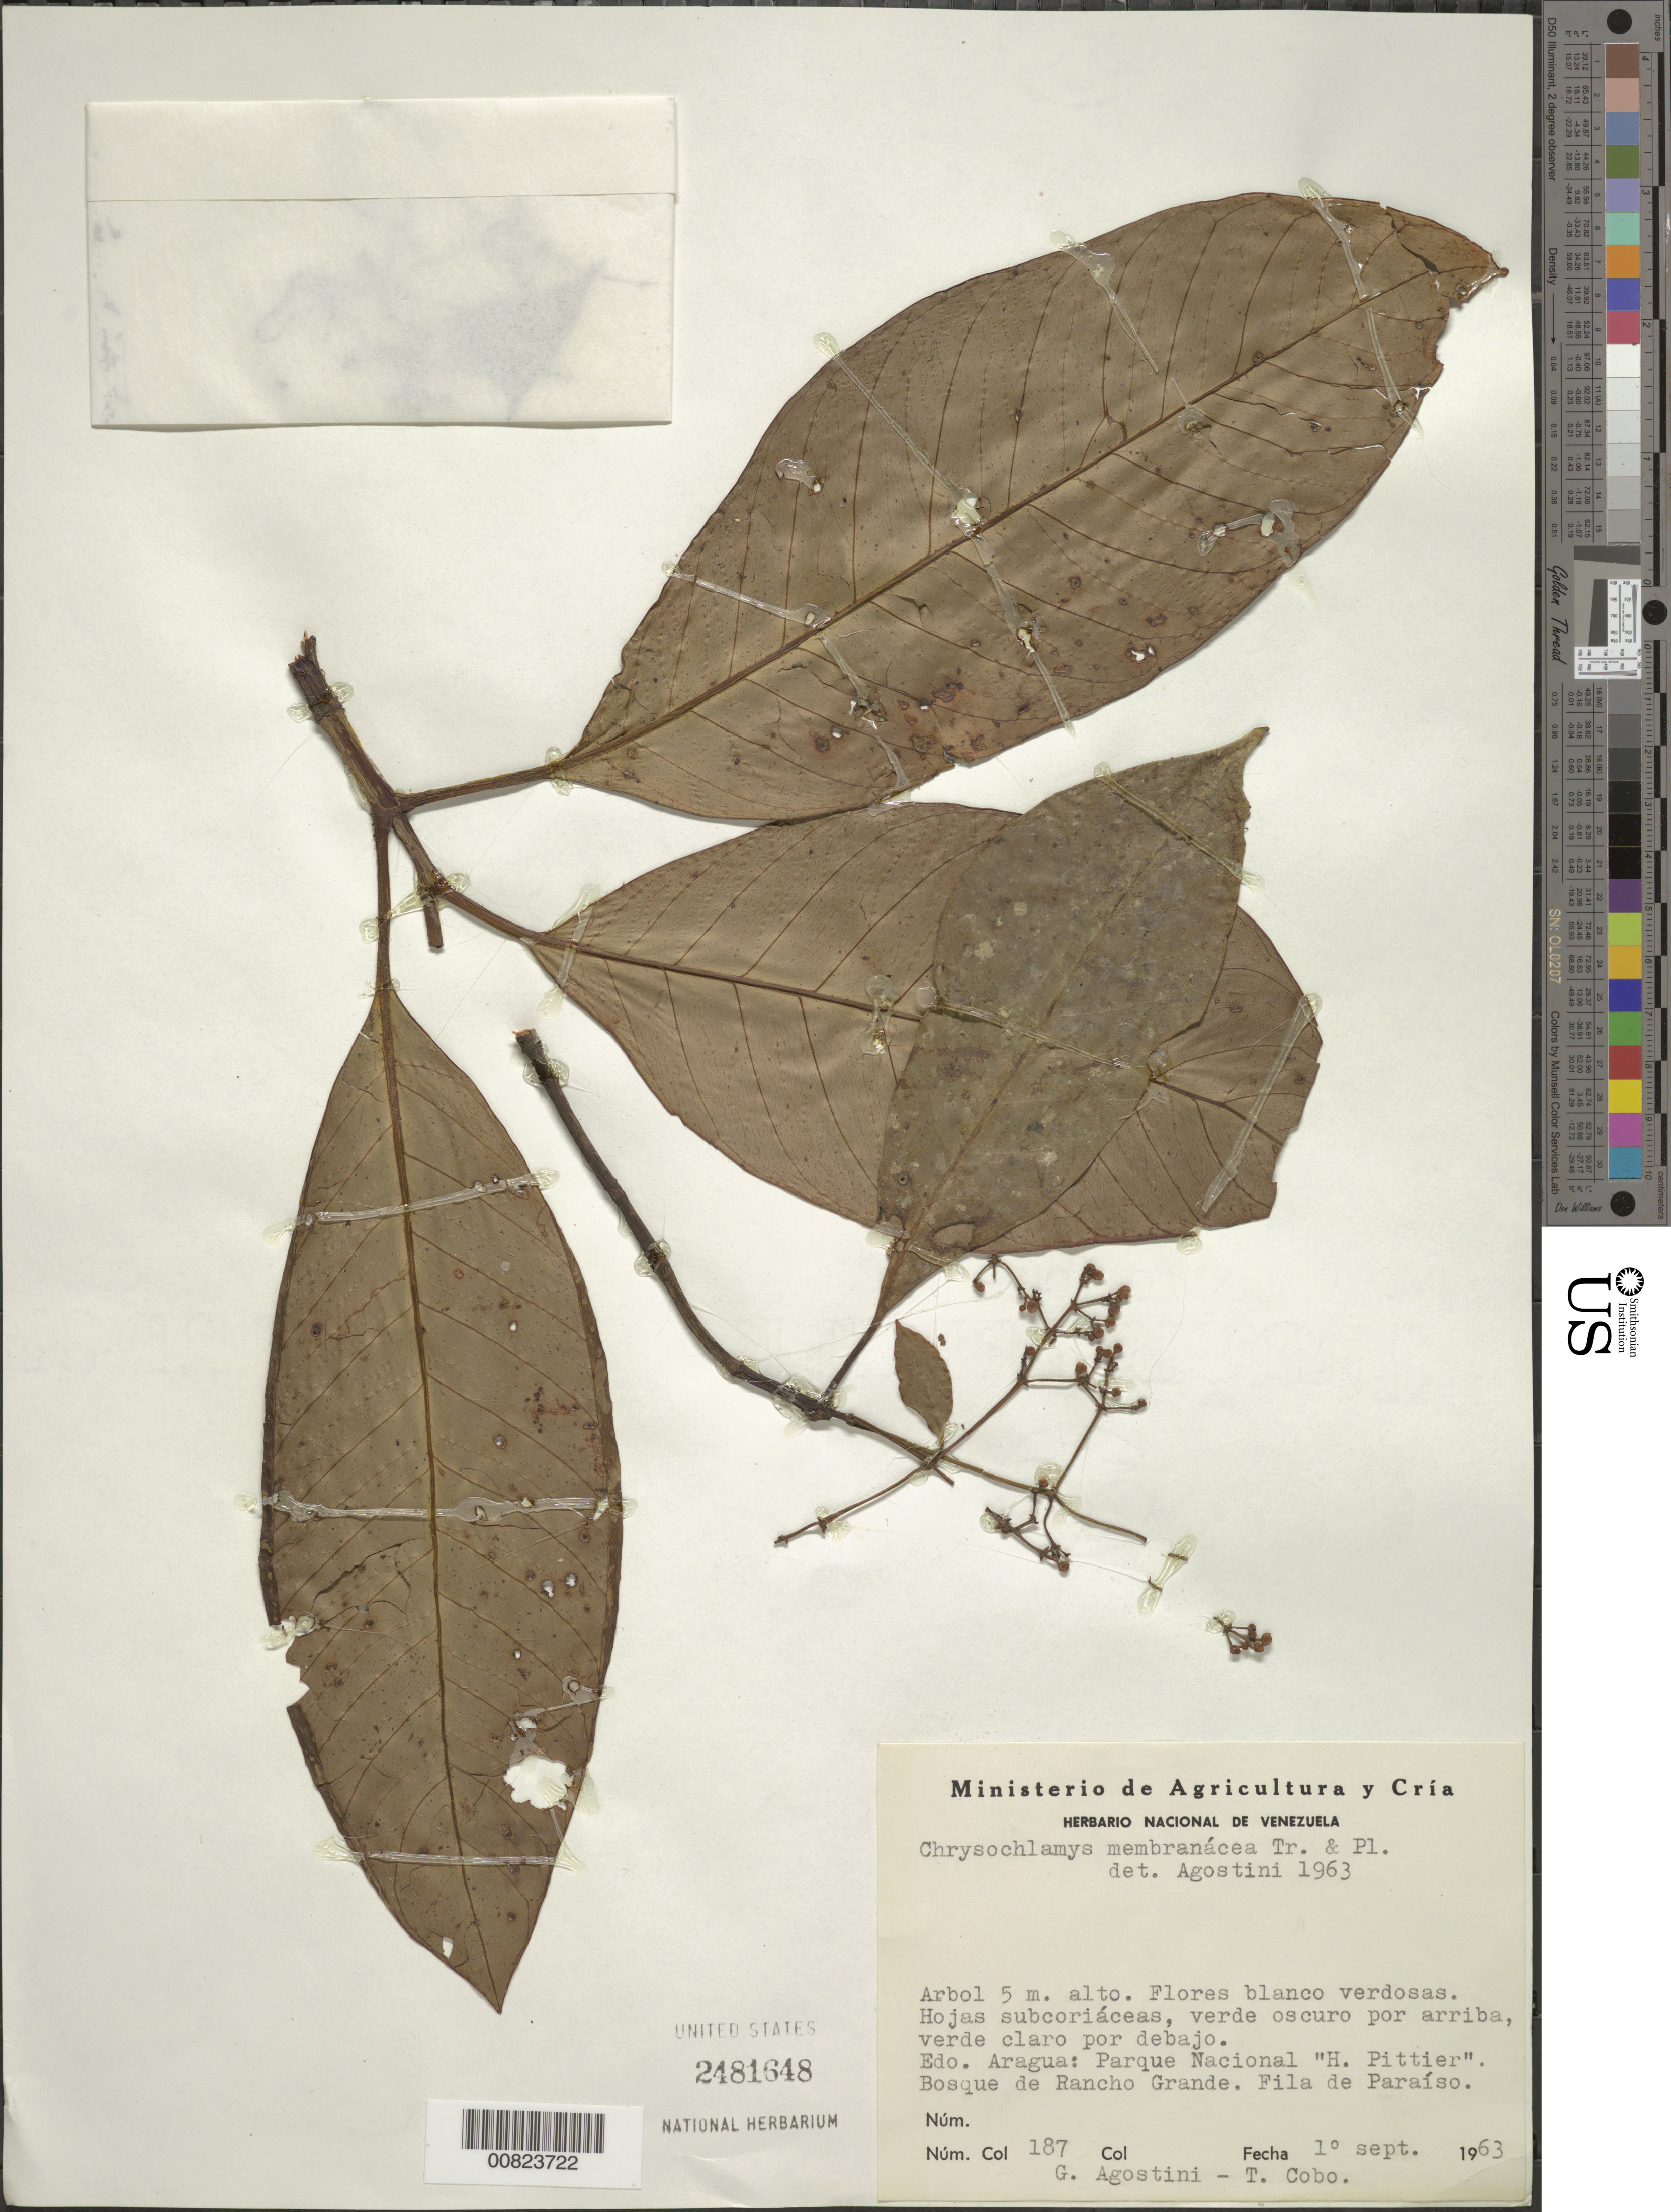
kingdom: Plantae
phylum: Tracheophyta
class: Magnoliopsida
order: Malpighiales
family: Clusiaceae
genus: Chrysochlamys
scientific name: Chrysochlamys membranacea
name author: Planch. & Triana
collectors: G. Agostini & T. Cobo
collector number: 187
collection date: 1963-09-01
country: Venezuela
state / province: Aragua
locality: Edo. Aragua: Parque Nacional "H. Pittier". Bosque de Rancho Grande. Fila de Paraíso.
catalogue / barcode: US 2481648